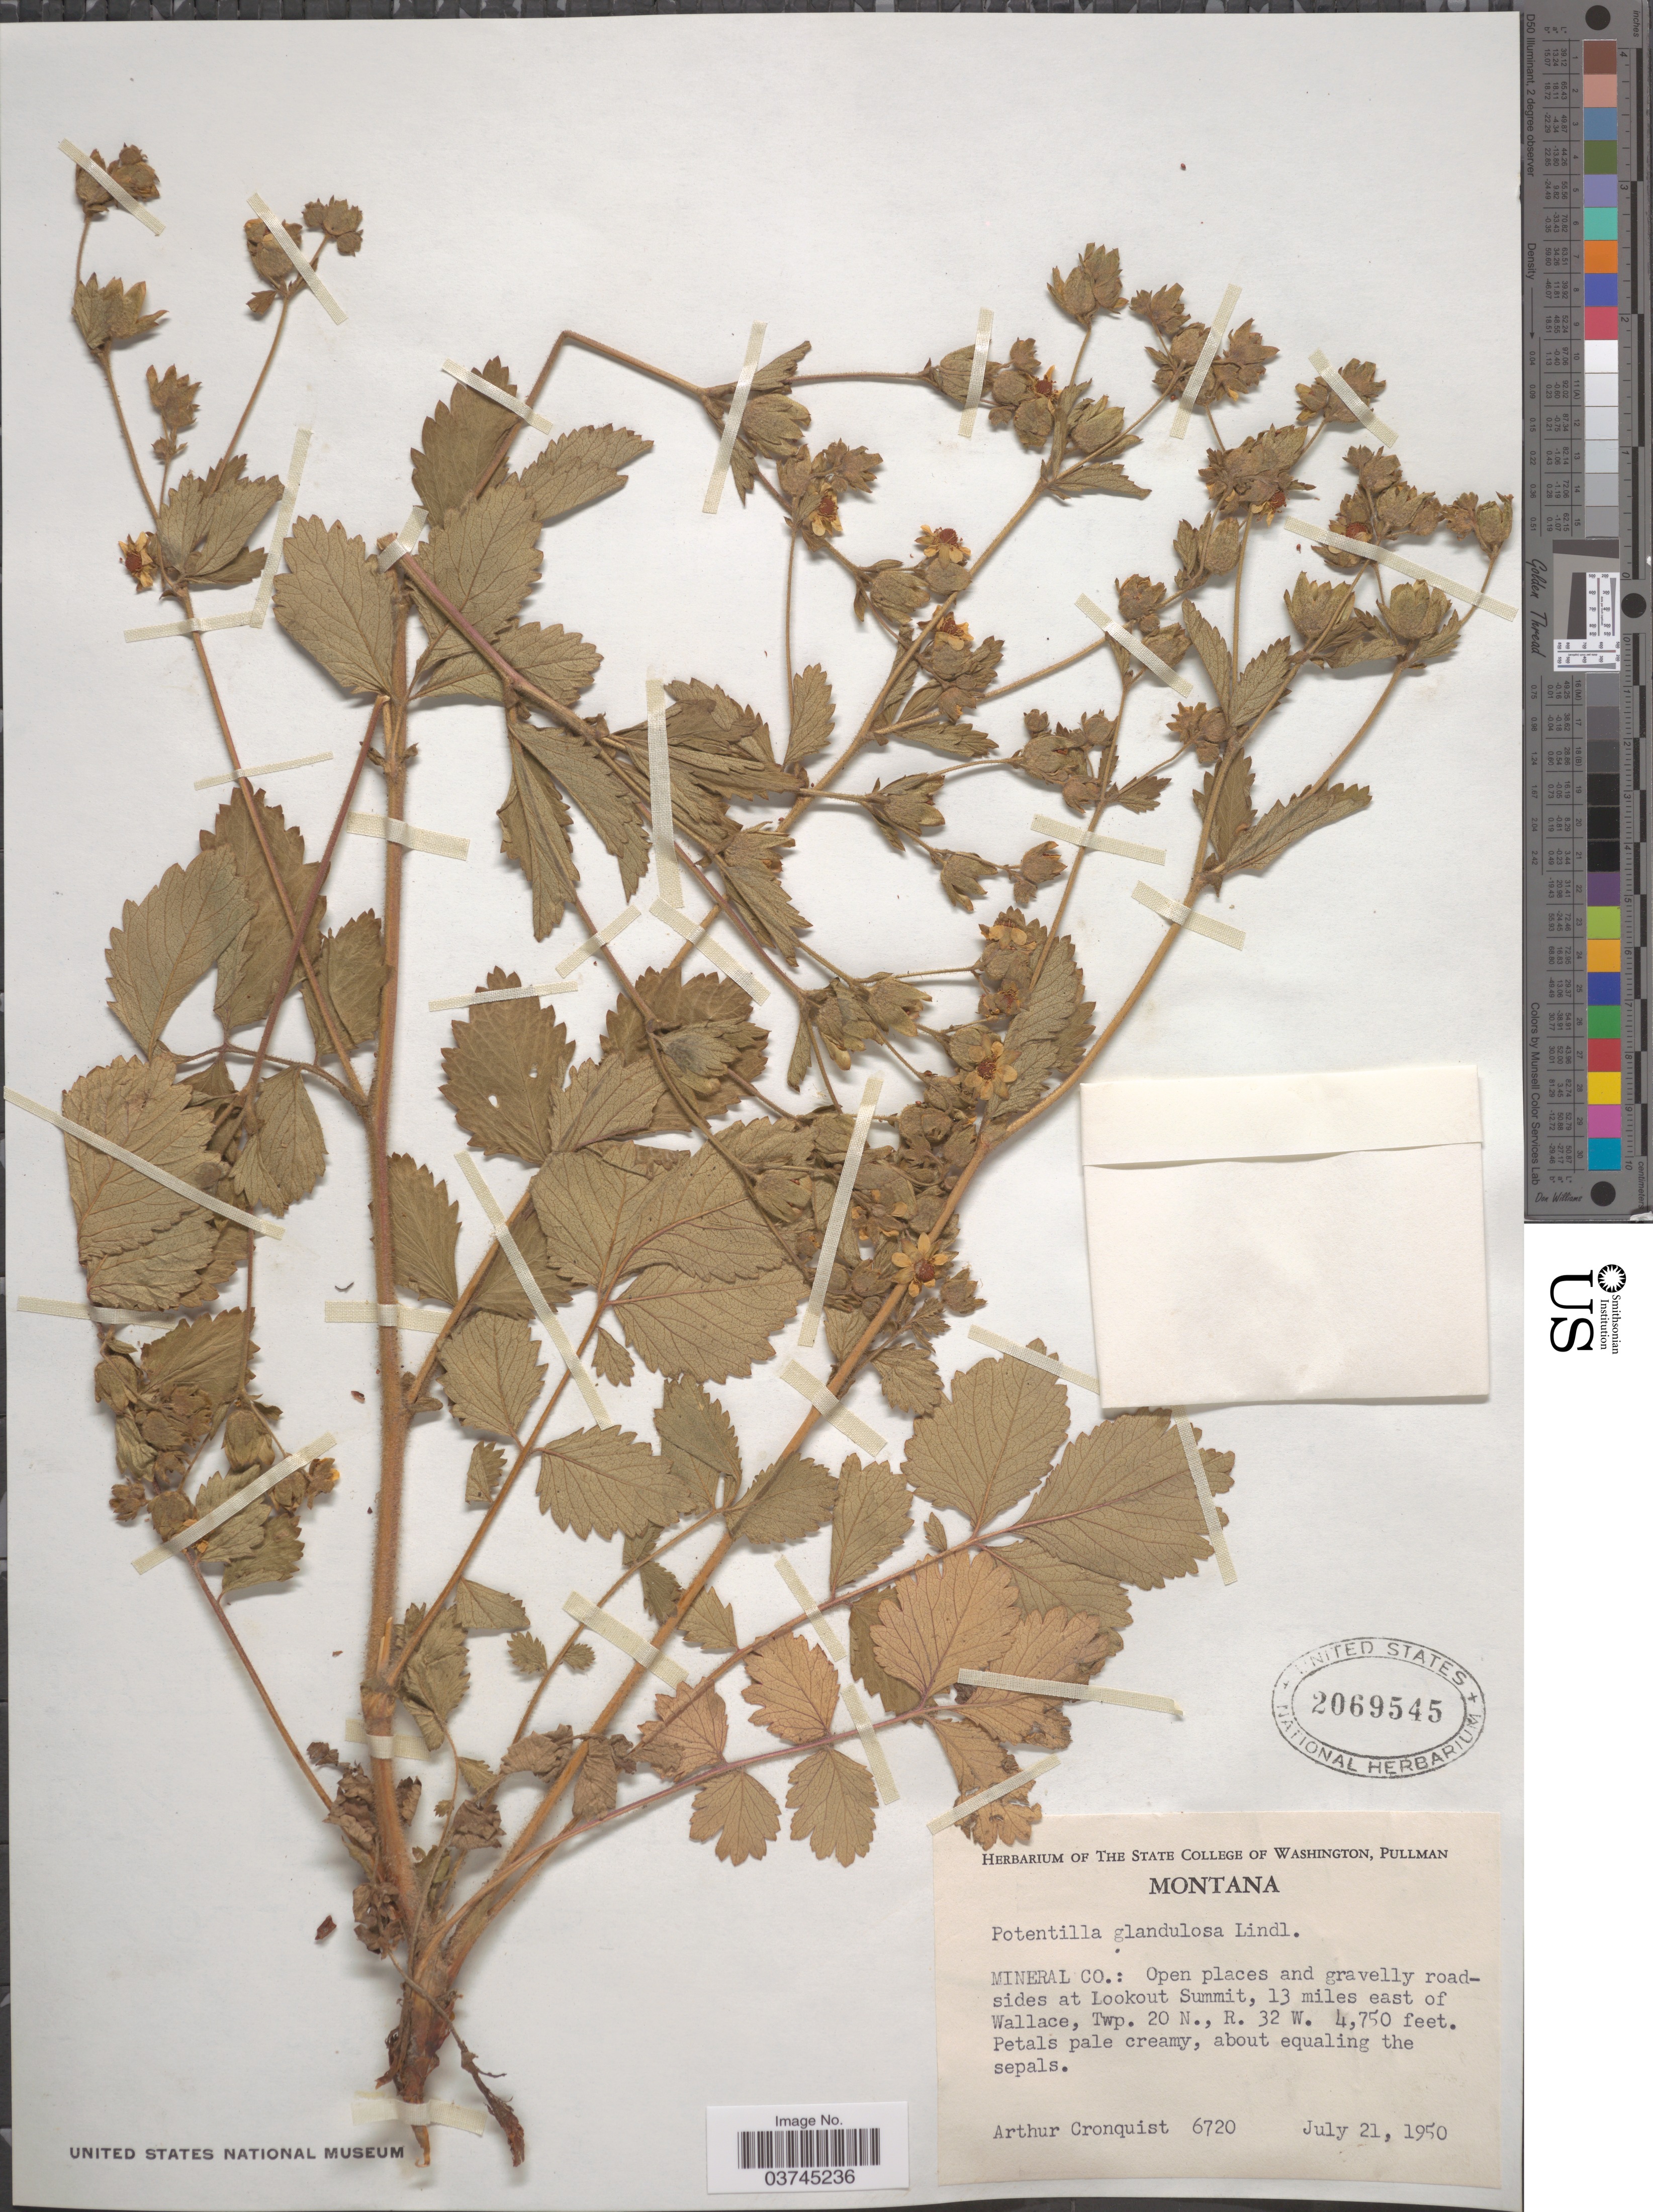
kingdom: Plantae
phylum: Tracheophyta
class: Magnoliopsida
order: Rosales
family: Rosaceae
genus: Drymocallis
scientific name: Drymocallis glandulosa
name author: (Lindl.) Rydb.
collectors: A. J. Cronquist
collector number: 6720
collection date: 1950-07-21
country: United States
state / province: Montana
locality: Mineral Co.: Open places and gravelly roadsides at Lookout Summit, 13 miles east of Wallace, Twp. 20 N., R. 32 W,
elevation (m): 1448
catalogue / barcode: US 2069545